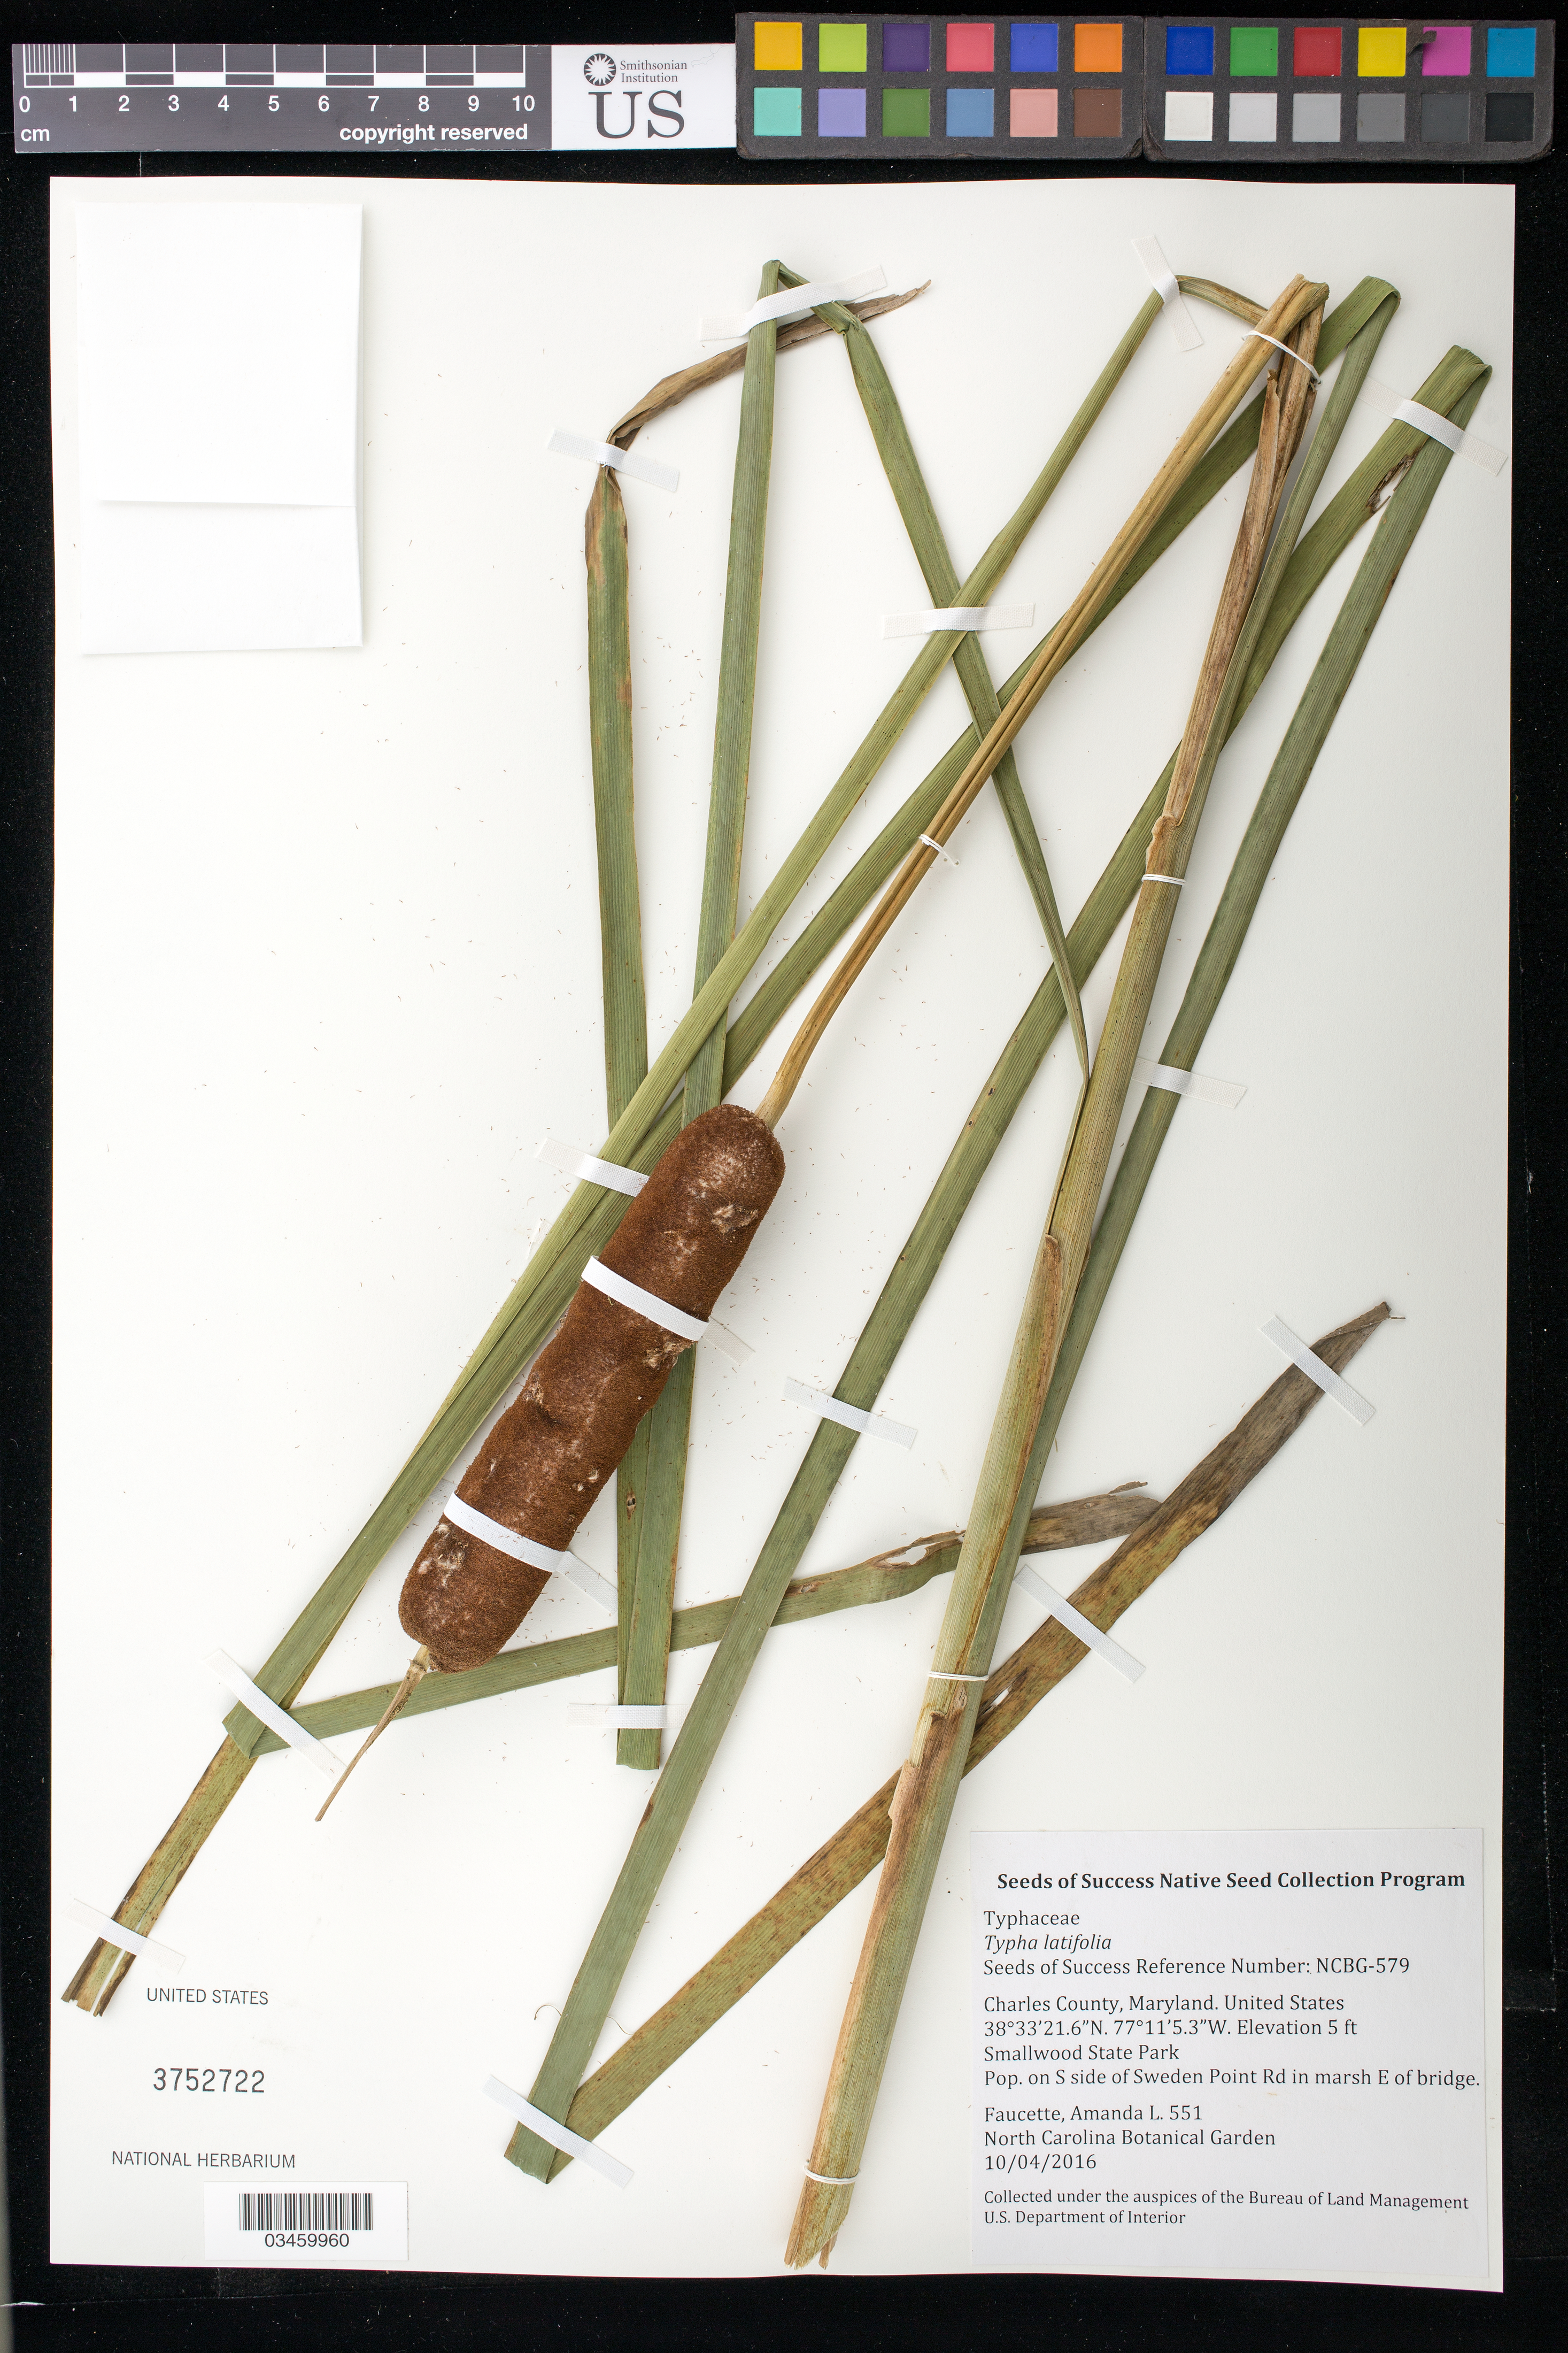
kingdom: Plantae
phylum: Tracheophyta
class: Liliopsida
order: Poales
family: Typhaceae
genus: Typha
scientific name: Typha latifolia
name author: L.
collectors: A. Faucette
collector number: NCBG-579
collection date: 2016-10-04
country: United States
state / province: Maryland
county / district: Charles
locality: Smallwood State Park, Sweden Point Rd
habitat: Piedmont Red Maple/ Lizard's Tail Swamp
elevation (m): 2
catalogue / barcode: US 3752722